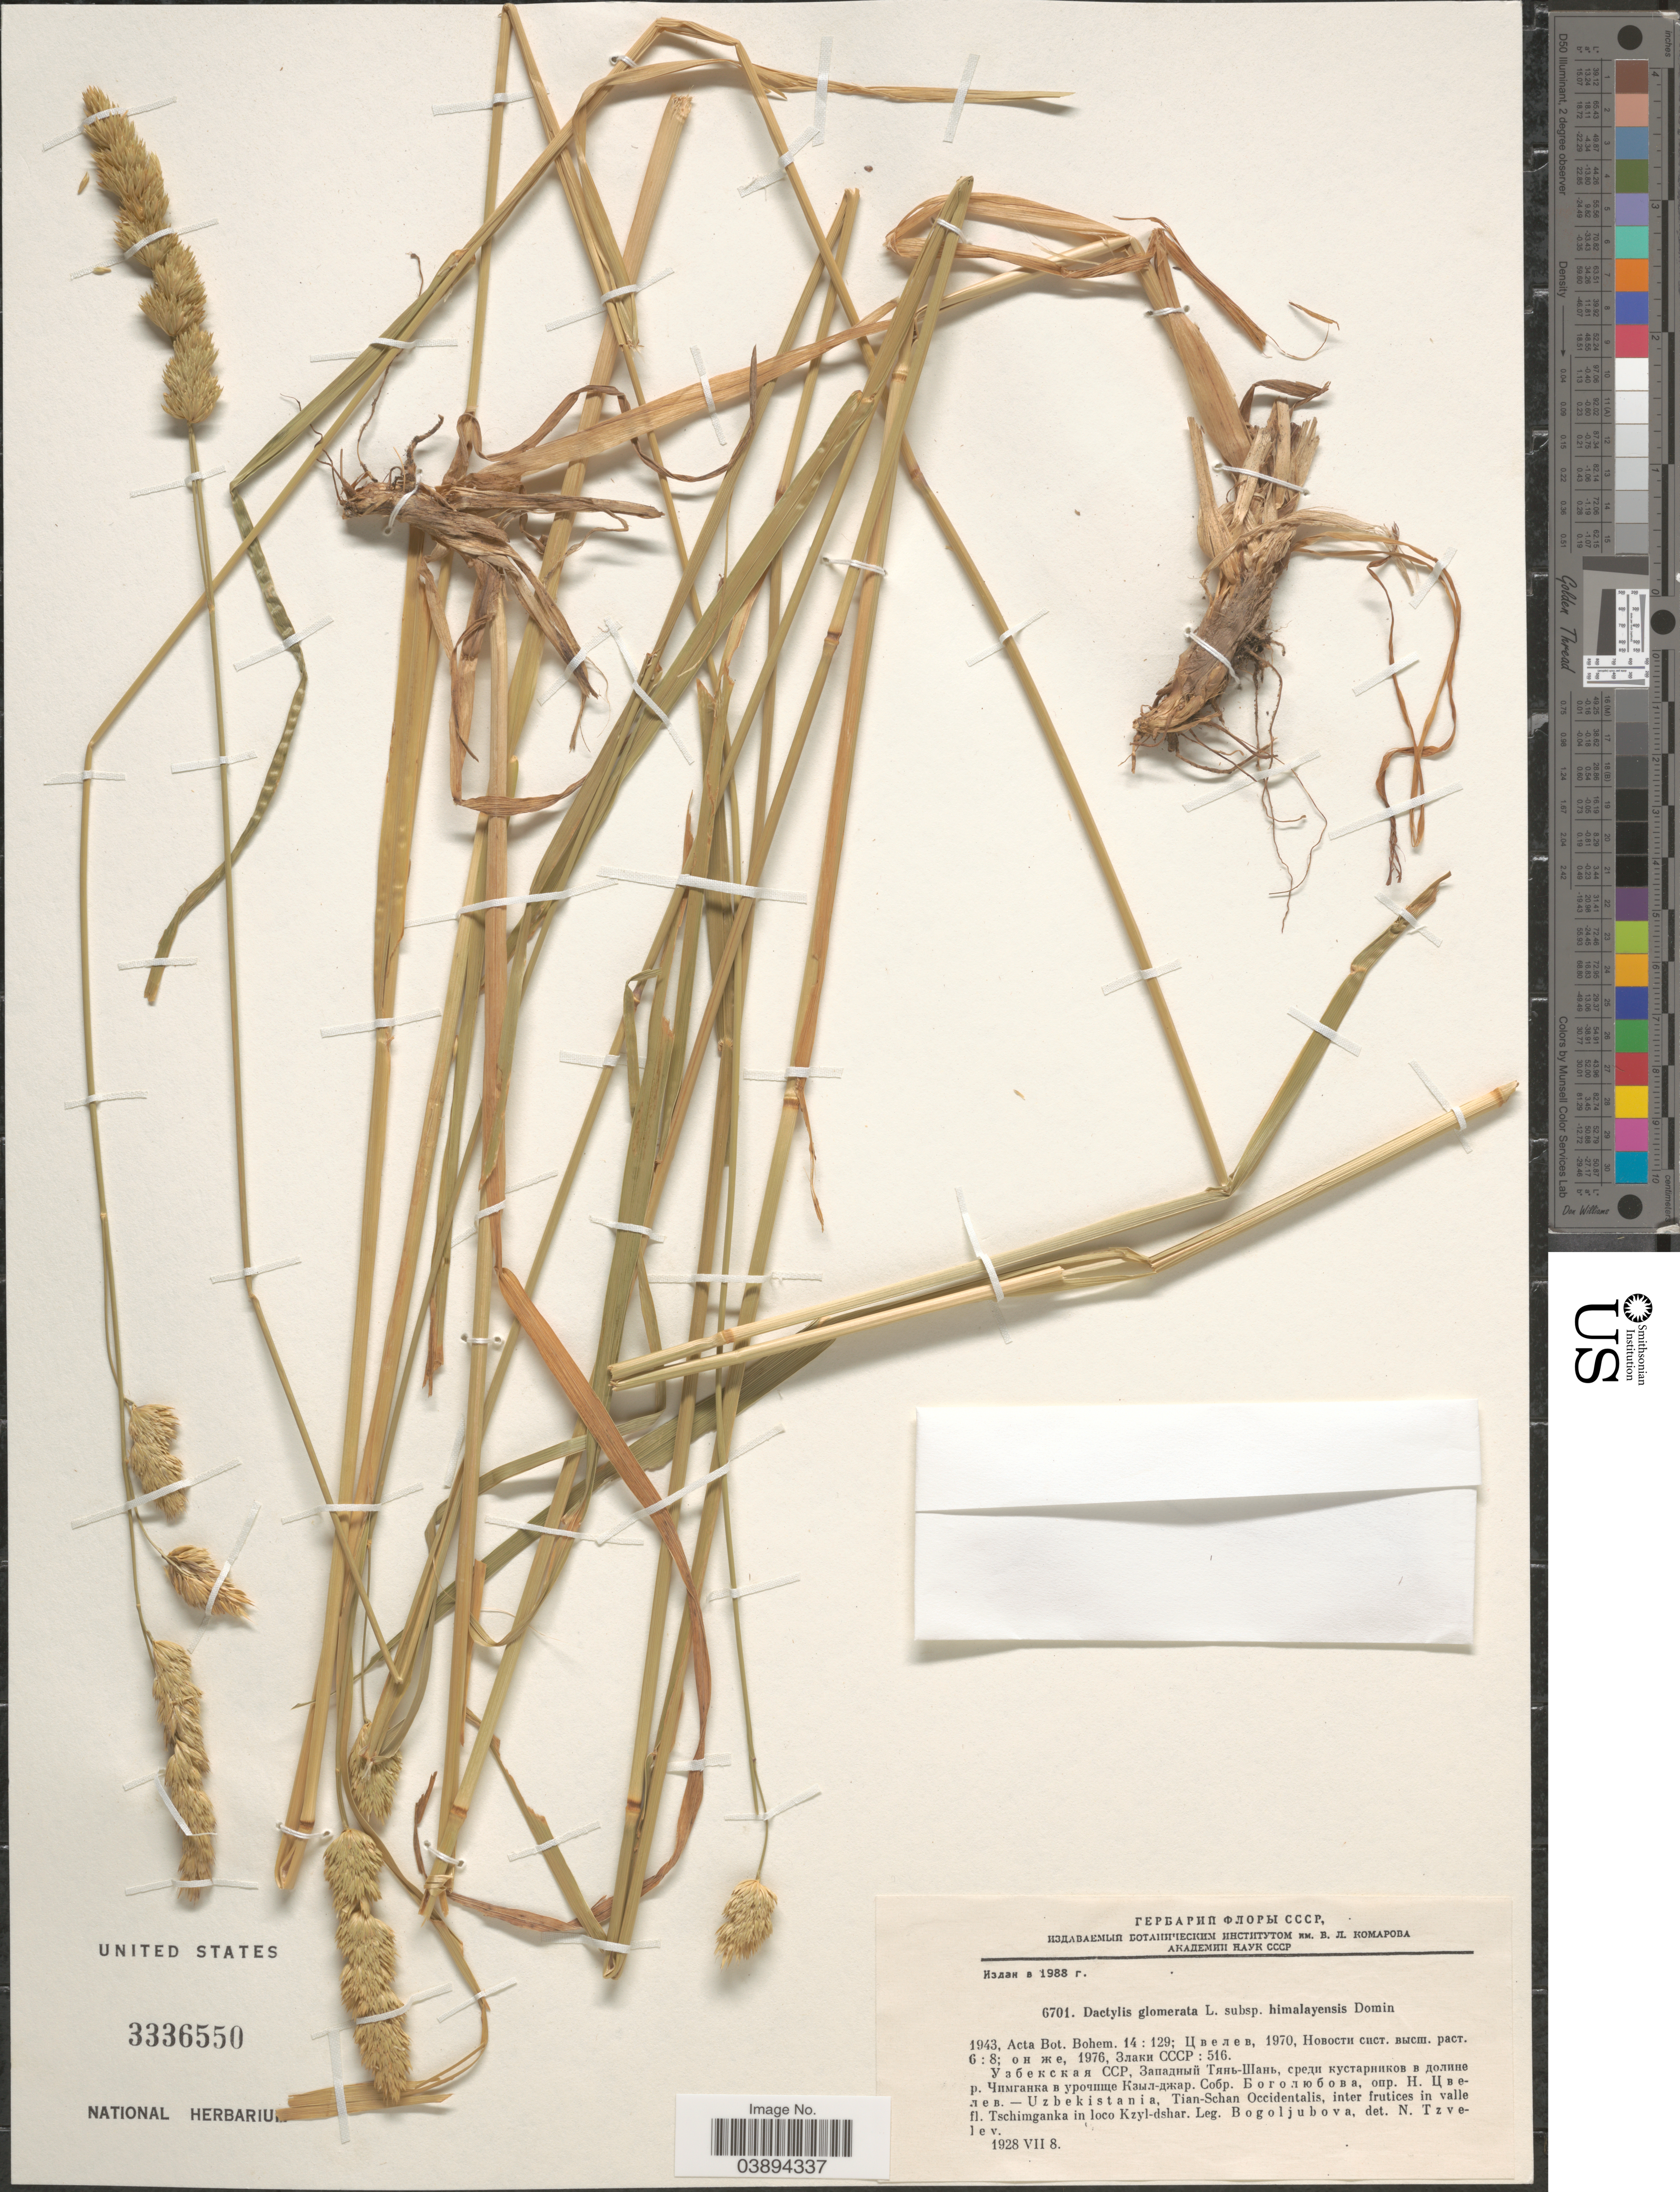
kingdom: Plantae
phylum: Tracheophyta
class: Liliopsida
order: Poales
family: Poaceae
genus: Dactylis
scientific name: Dactylis glomerata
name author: L.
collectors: Bogoljubova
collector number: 6701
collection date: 1928-07-08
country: Uzbekistan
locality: Uzbekistania, Tian-Schan Occidentalis, inter frutices in valle fl. Tschimganka in loco Kzyl-dshar.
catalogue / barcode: US 3336550